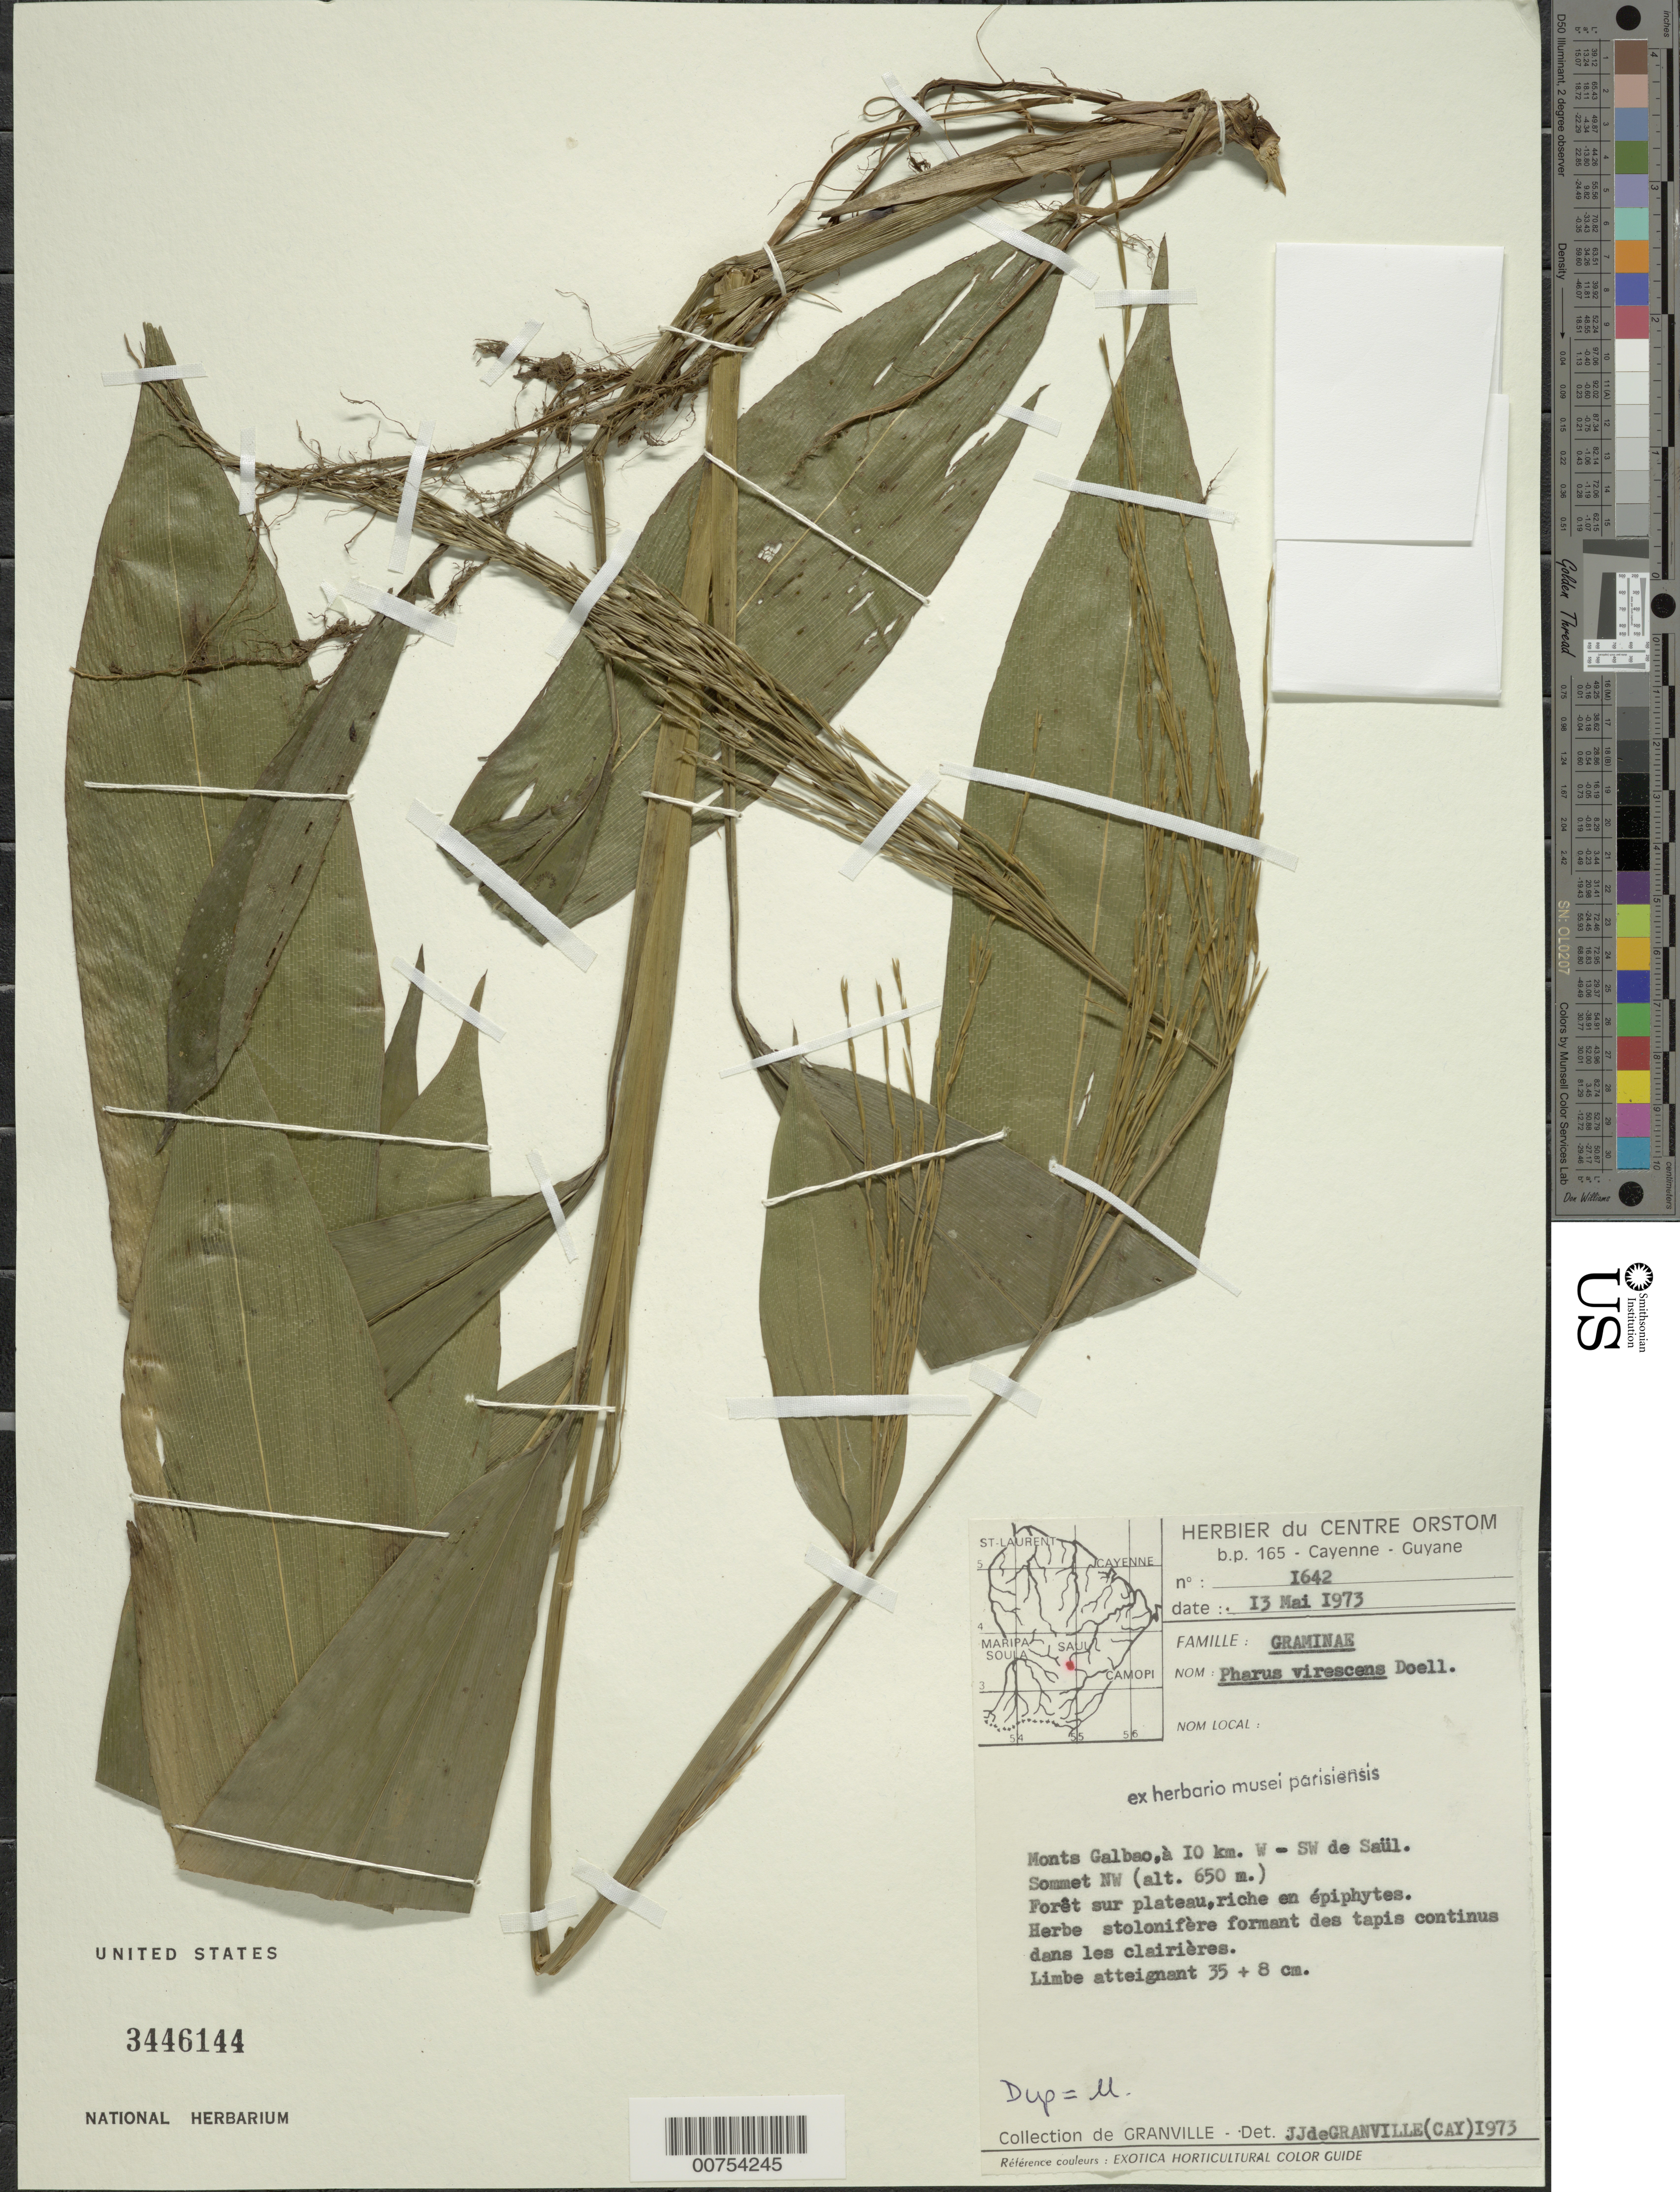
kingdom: Plantae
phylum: Tracheophyta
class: Liliopsida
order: Poales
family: Poaceae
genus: Pharus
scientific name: Pharus virescens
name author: Döll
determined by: Granville, J. J. de, (CAY), Institut de Recherche pour le Developpement (IRD) (FRENCH GUIANA)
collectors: J.-J. de Granville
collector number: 1642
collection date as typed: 13-May-73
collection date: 1973-05-13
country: French Guiana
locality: Monts Galbao, 10 km Ouest-Sud-Ouest de Saül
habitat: Forest on plateau, rich in epiphytes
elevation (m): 650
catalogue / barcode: US 3446144